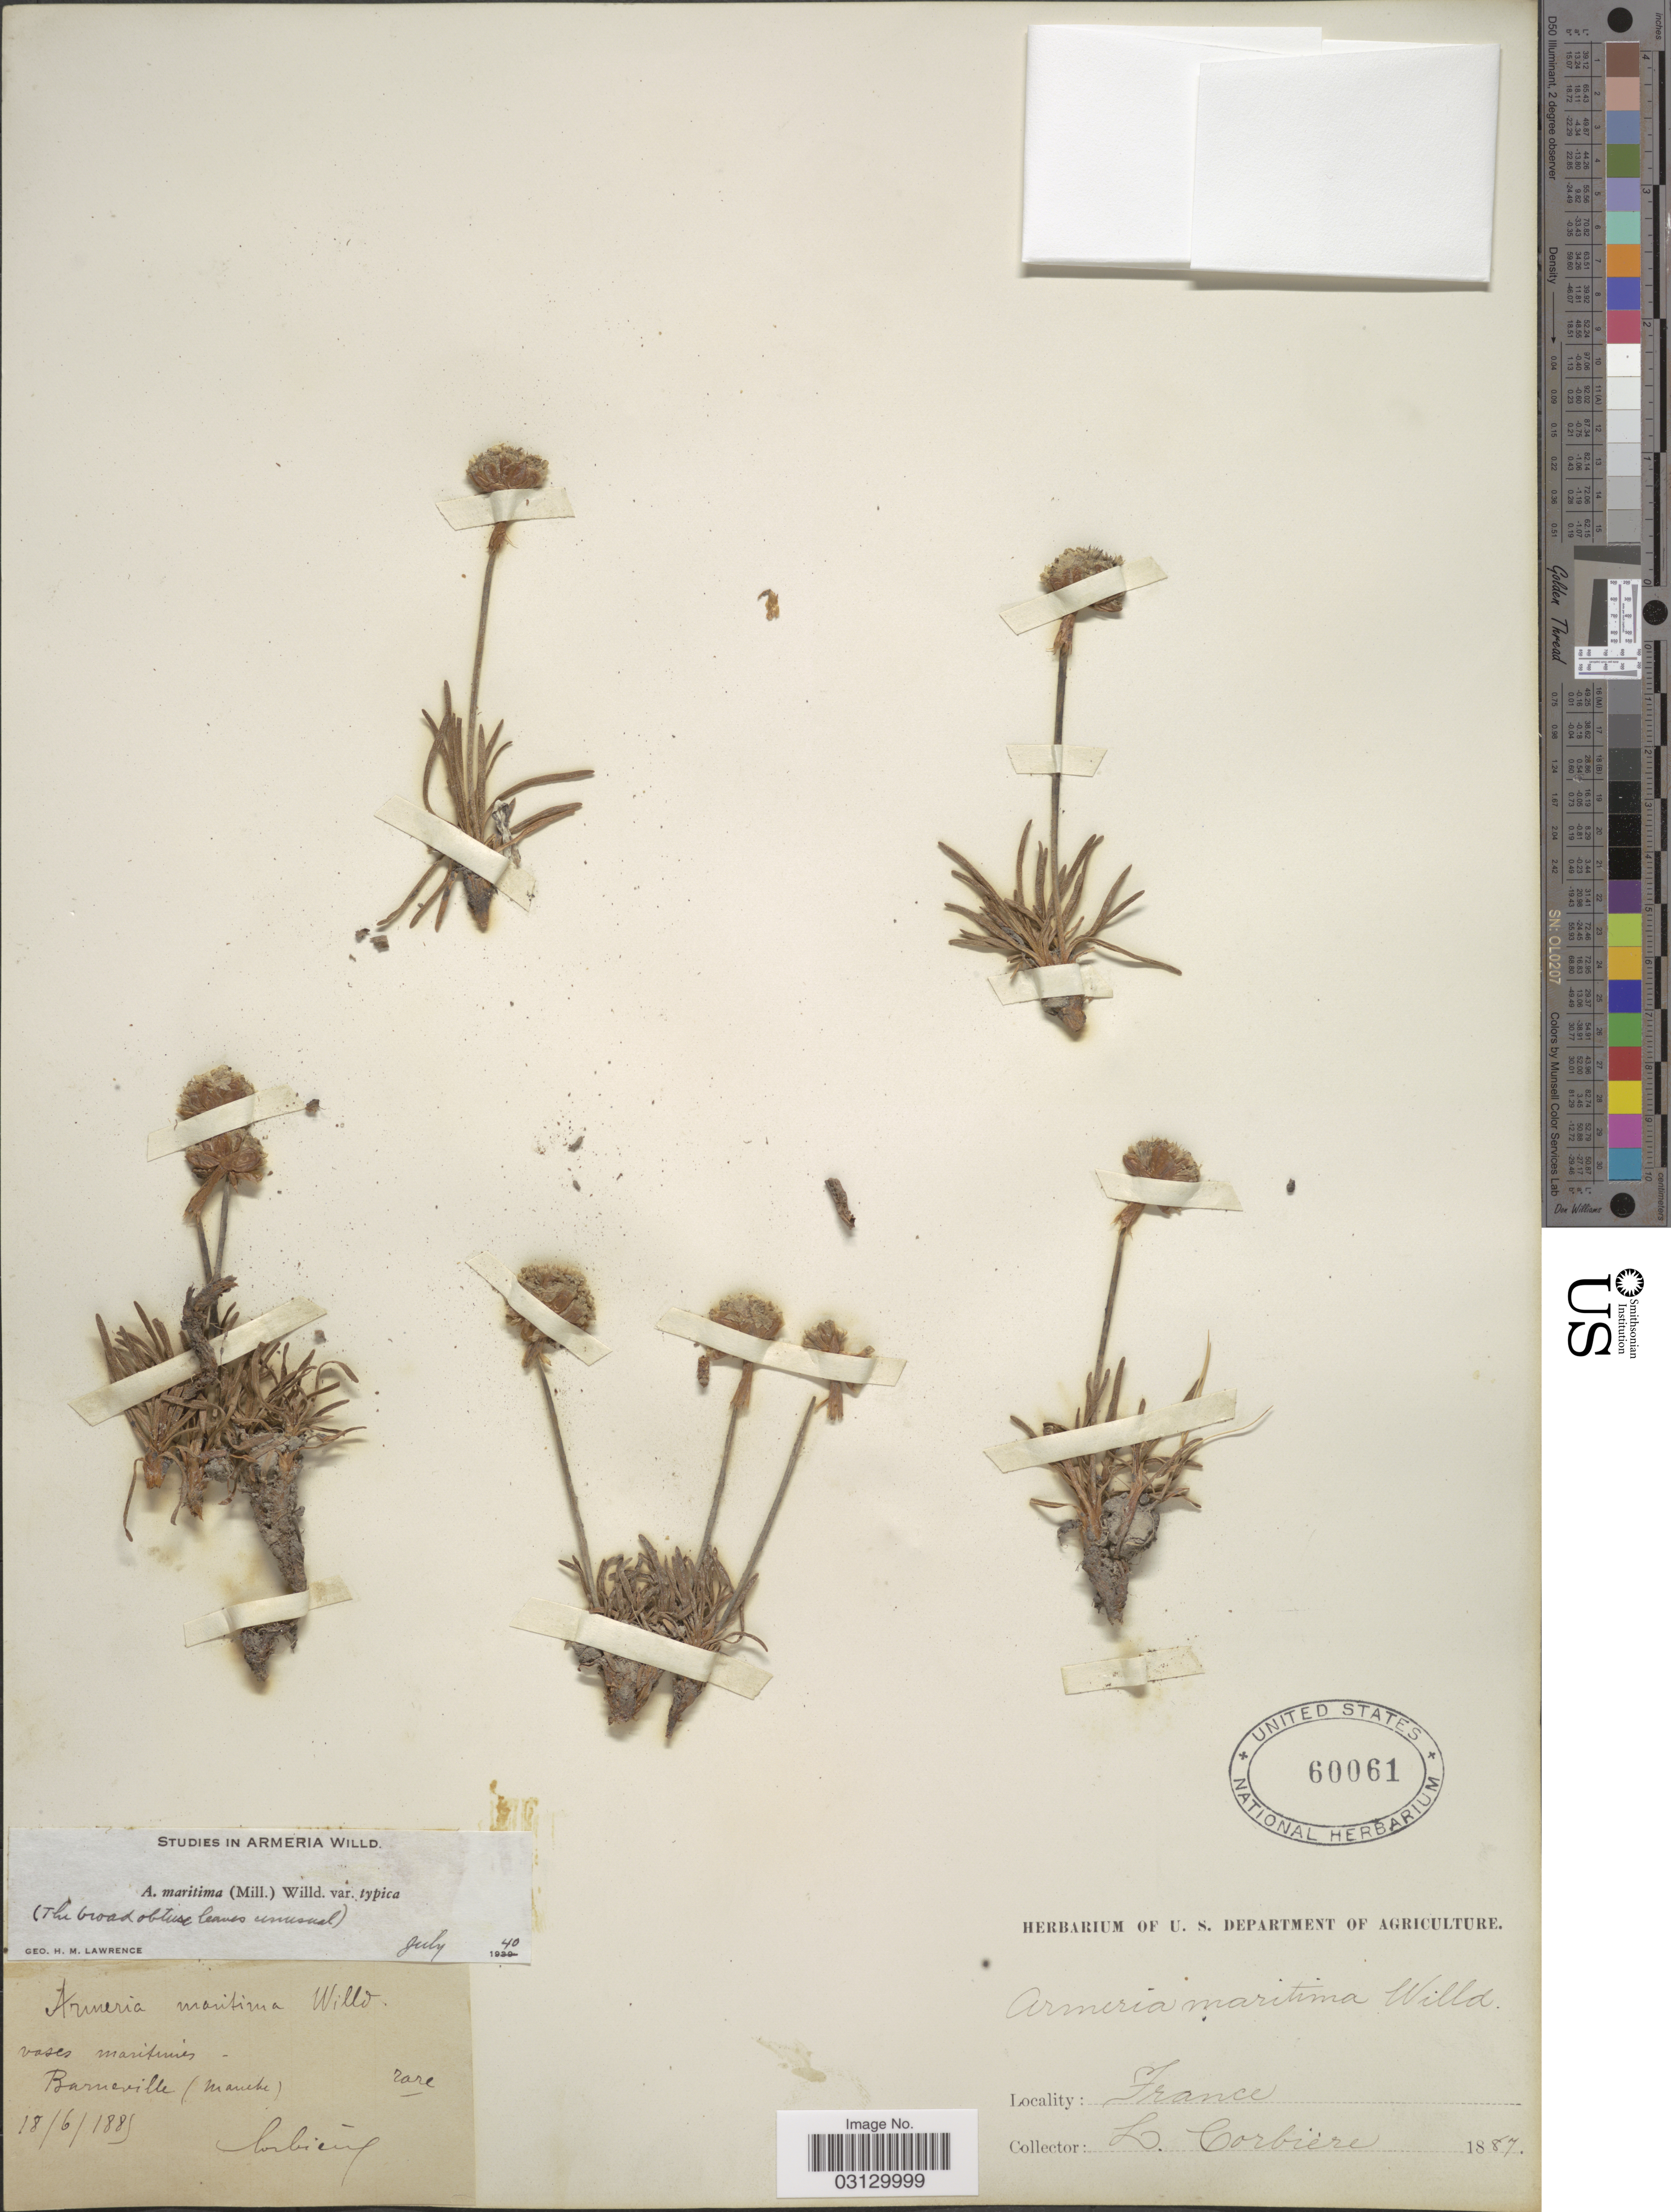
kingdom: Plantae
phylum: Tracheophyta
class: Magnoliopsida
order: Caryophyllales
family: Plumbaginaceae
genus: Armeria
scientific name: Armeria maritima subsp. maritima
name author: (Mill.) Willd.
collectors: L. Corbière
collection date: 1887-06-18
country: France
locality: Barneville (Manche).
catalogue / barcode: US 60061